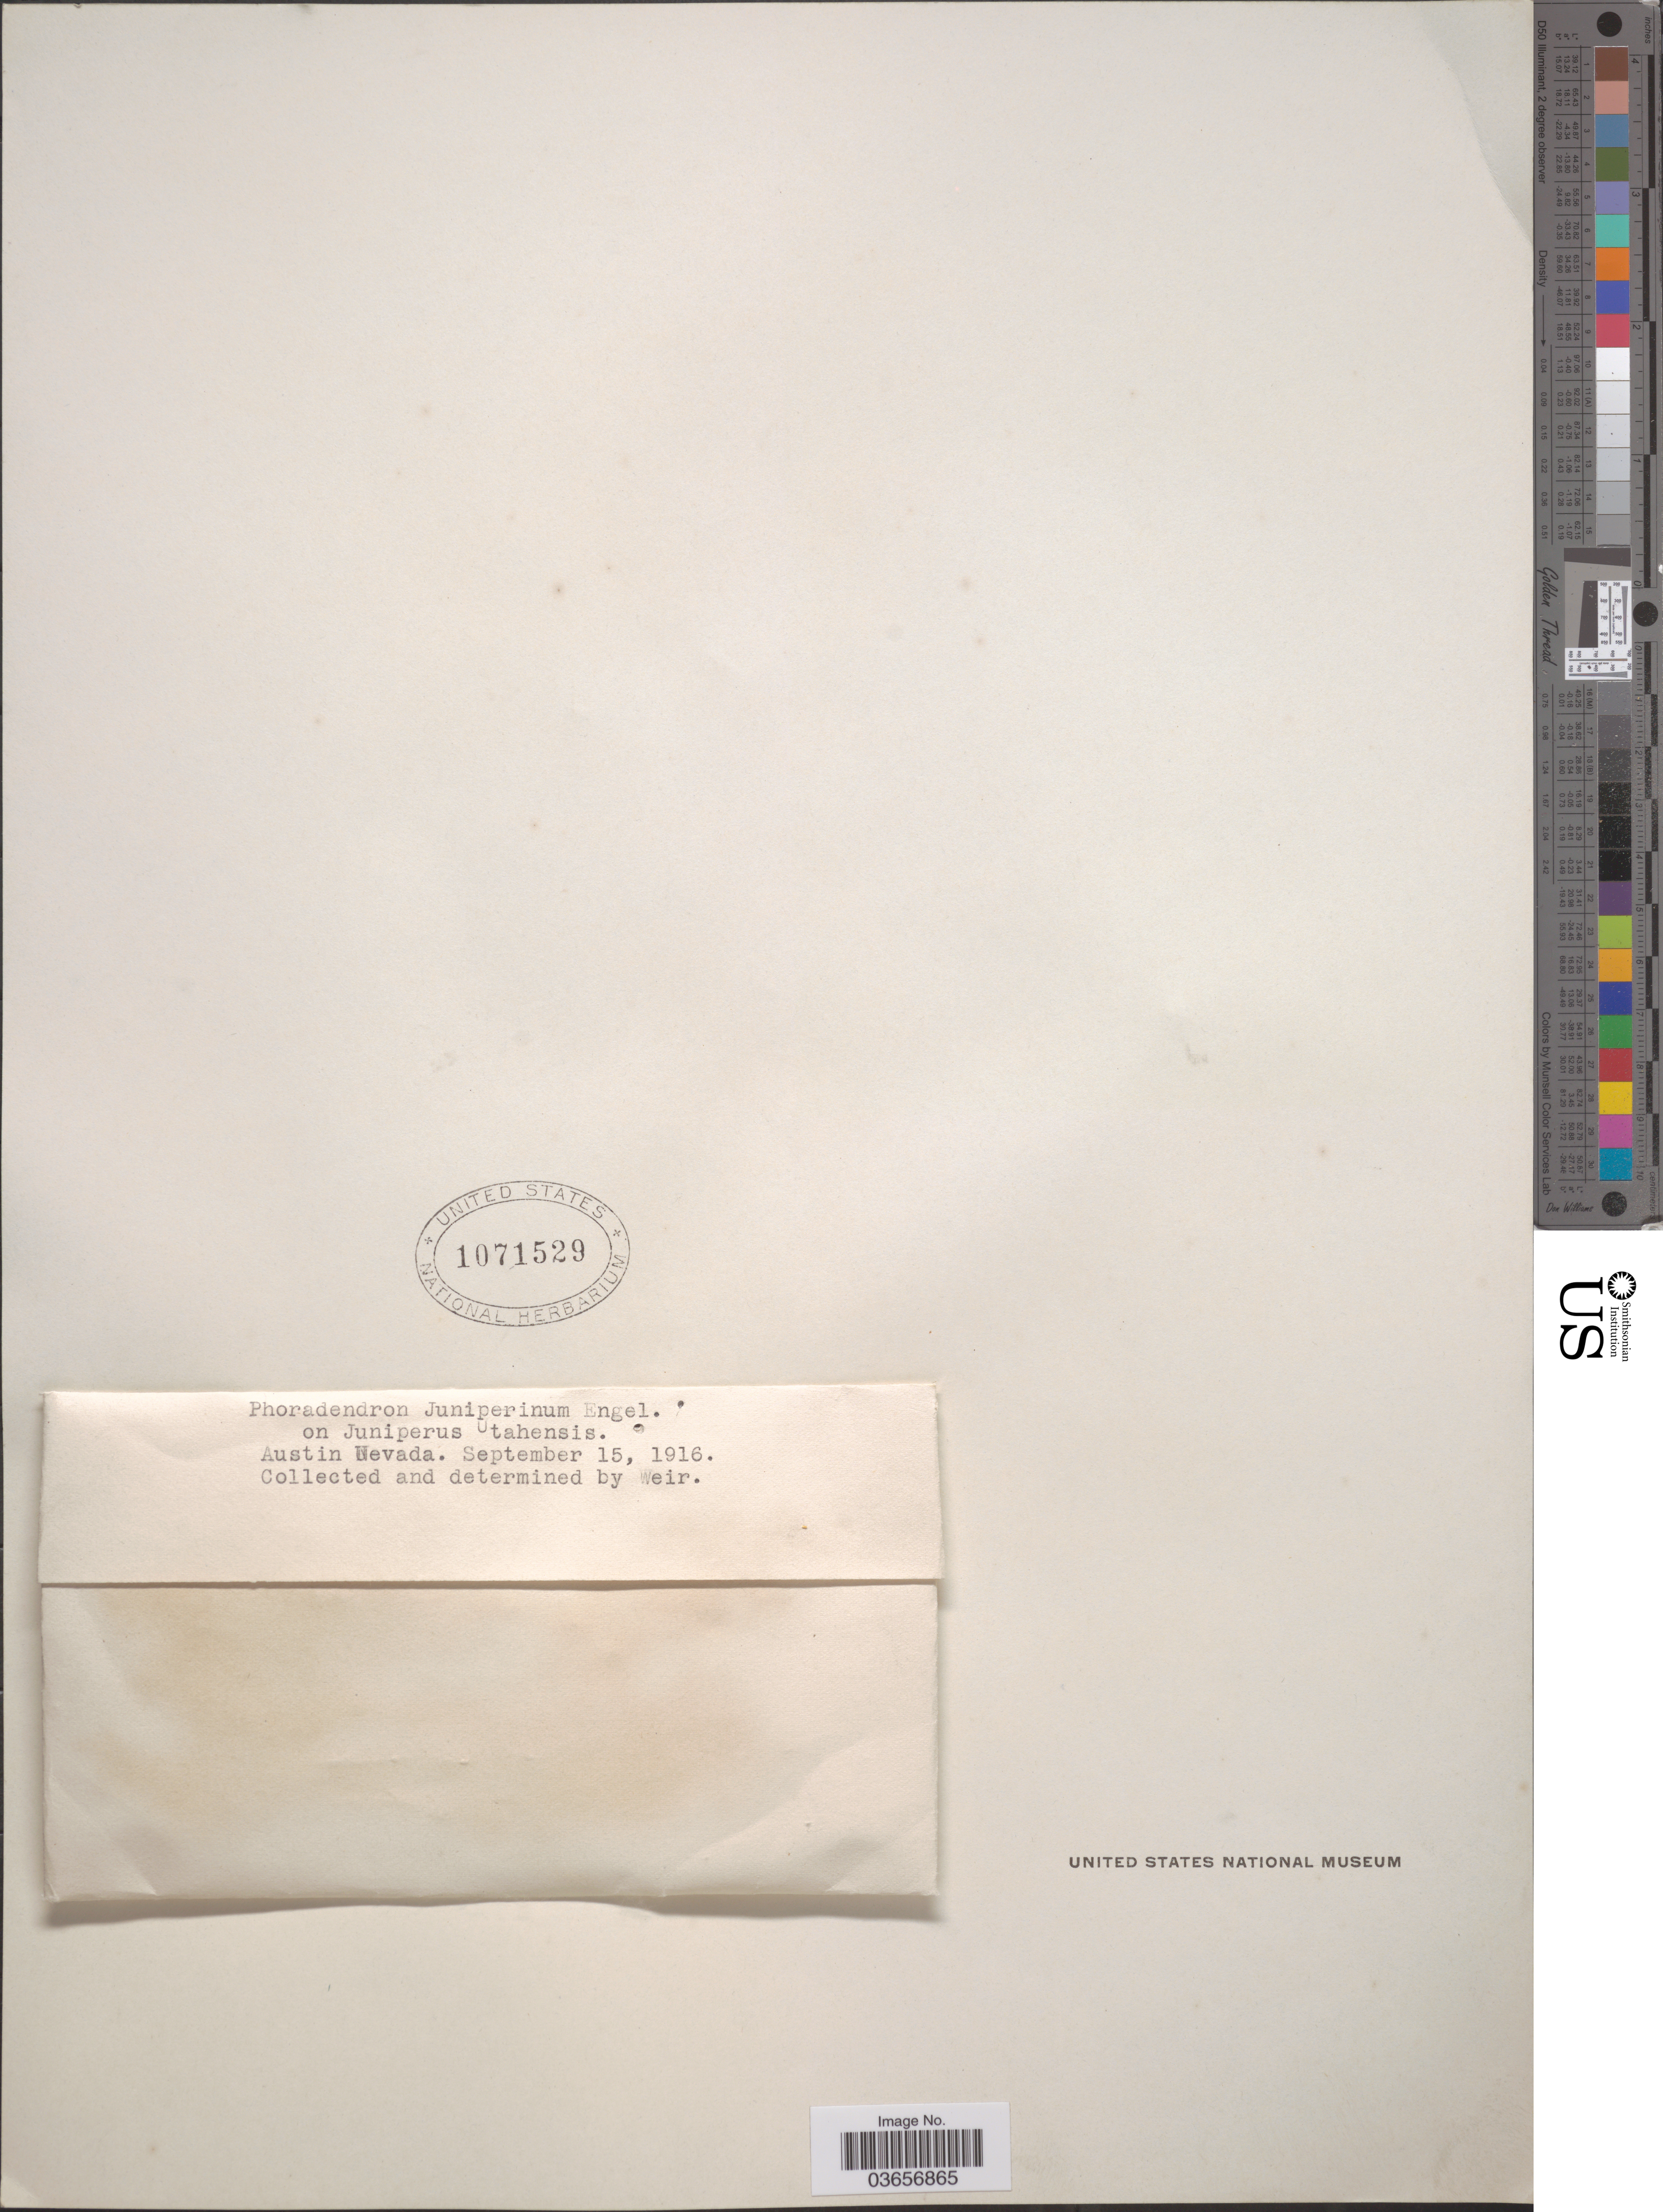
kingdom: Plantae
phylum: Tracheophyta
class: Magnoliopsida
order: Santalales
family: Viscaceae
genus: Phoradendron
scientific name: Phoradendron juniperinum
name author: Engelm. ex A. Gray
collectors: Weir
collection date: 1916-09-15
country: United States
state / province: Nevada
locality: Austin.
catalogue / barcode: US 1071529